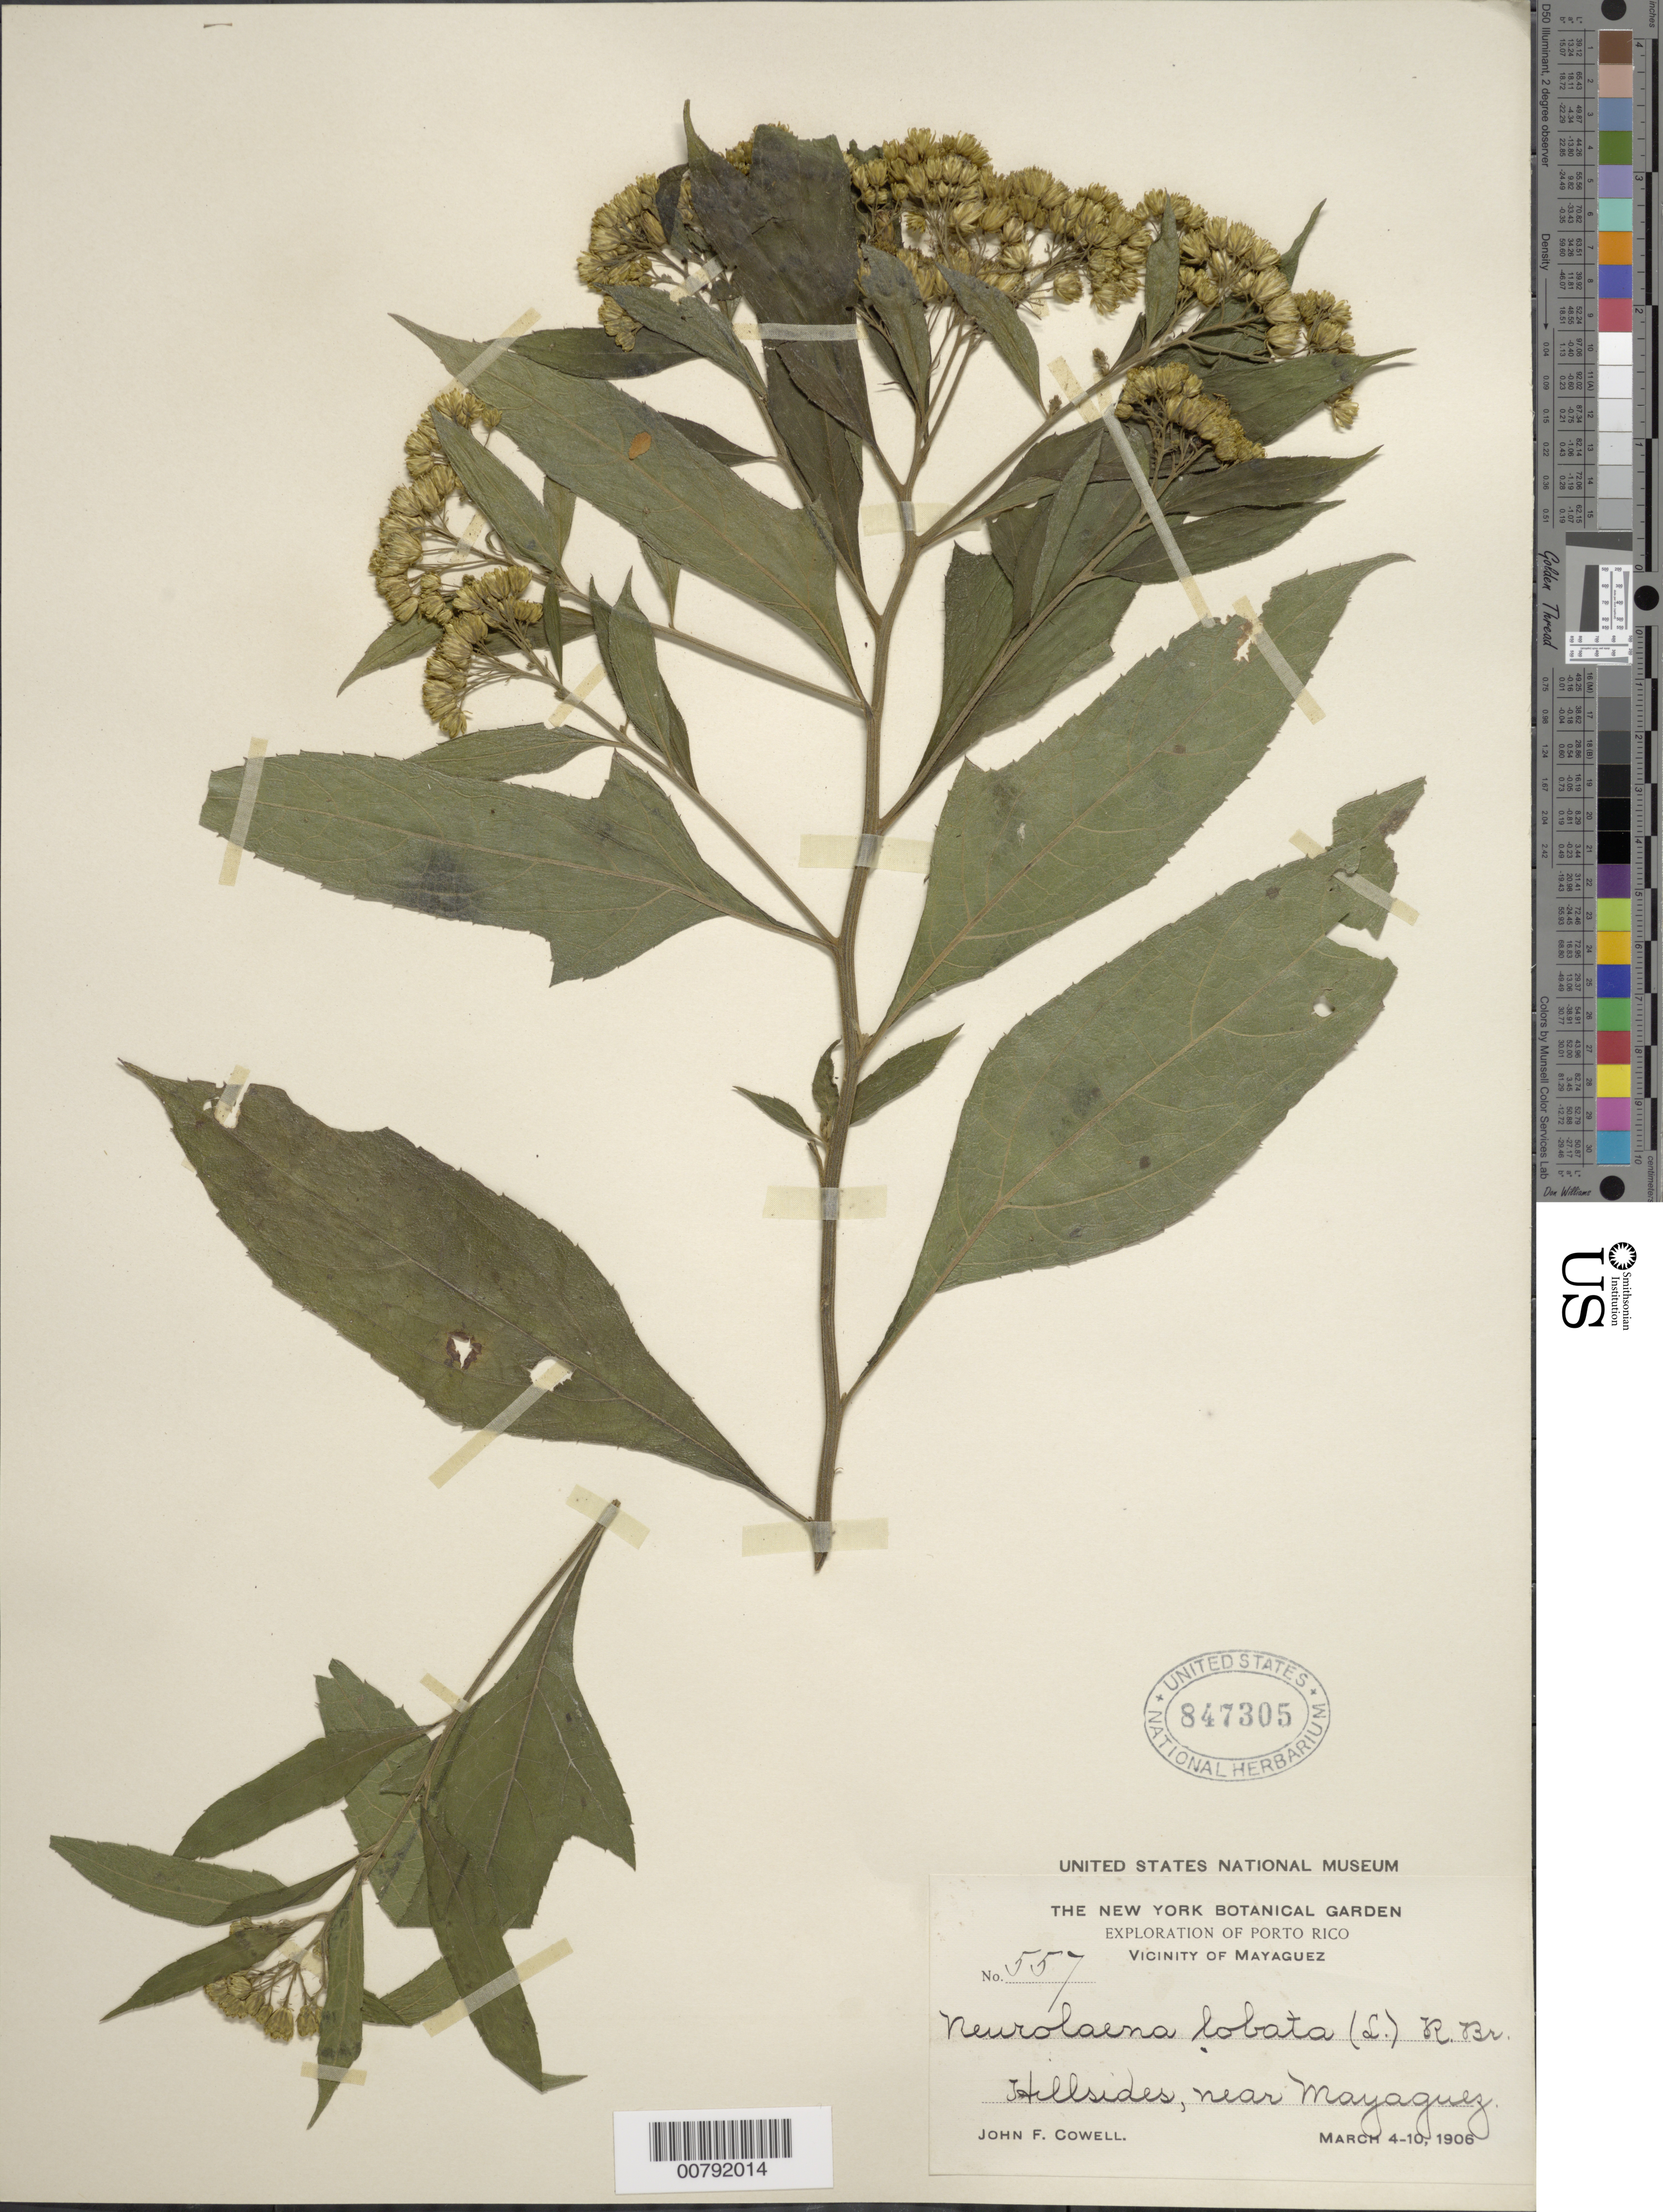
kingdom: Plantae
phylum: Tracheophyta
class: Magnoliopsida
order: Asterales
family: Asteraceae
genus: Neurolaena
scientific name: Neurolaena lobata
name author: (L.) R. Br. ex Cass.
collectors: J. F. Cowell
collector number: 557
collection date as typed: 04 Mar 1906 to 10 Mar 1906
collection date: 1906-03-04/1906-03-10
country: Puerto Rico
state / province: Mayagüez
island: Puerto Rico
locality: Mayaguez, vic.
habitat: Hillsides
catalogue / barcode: US 847305